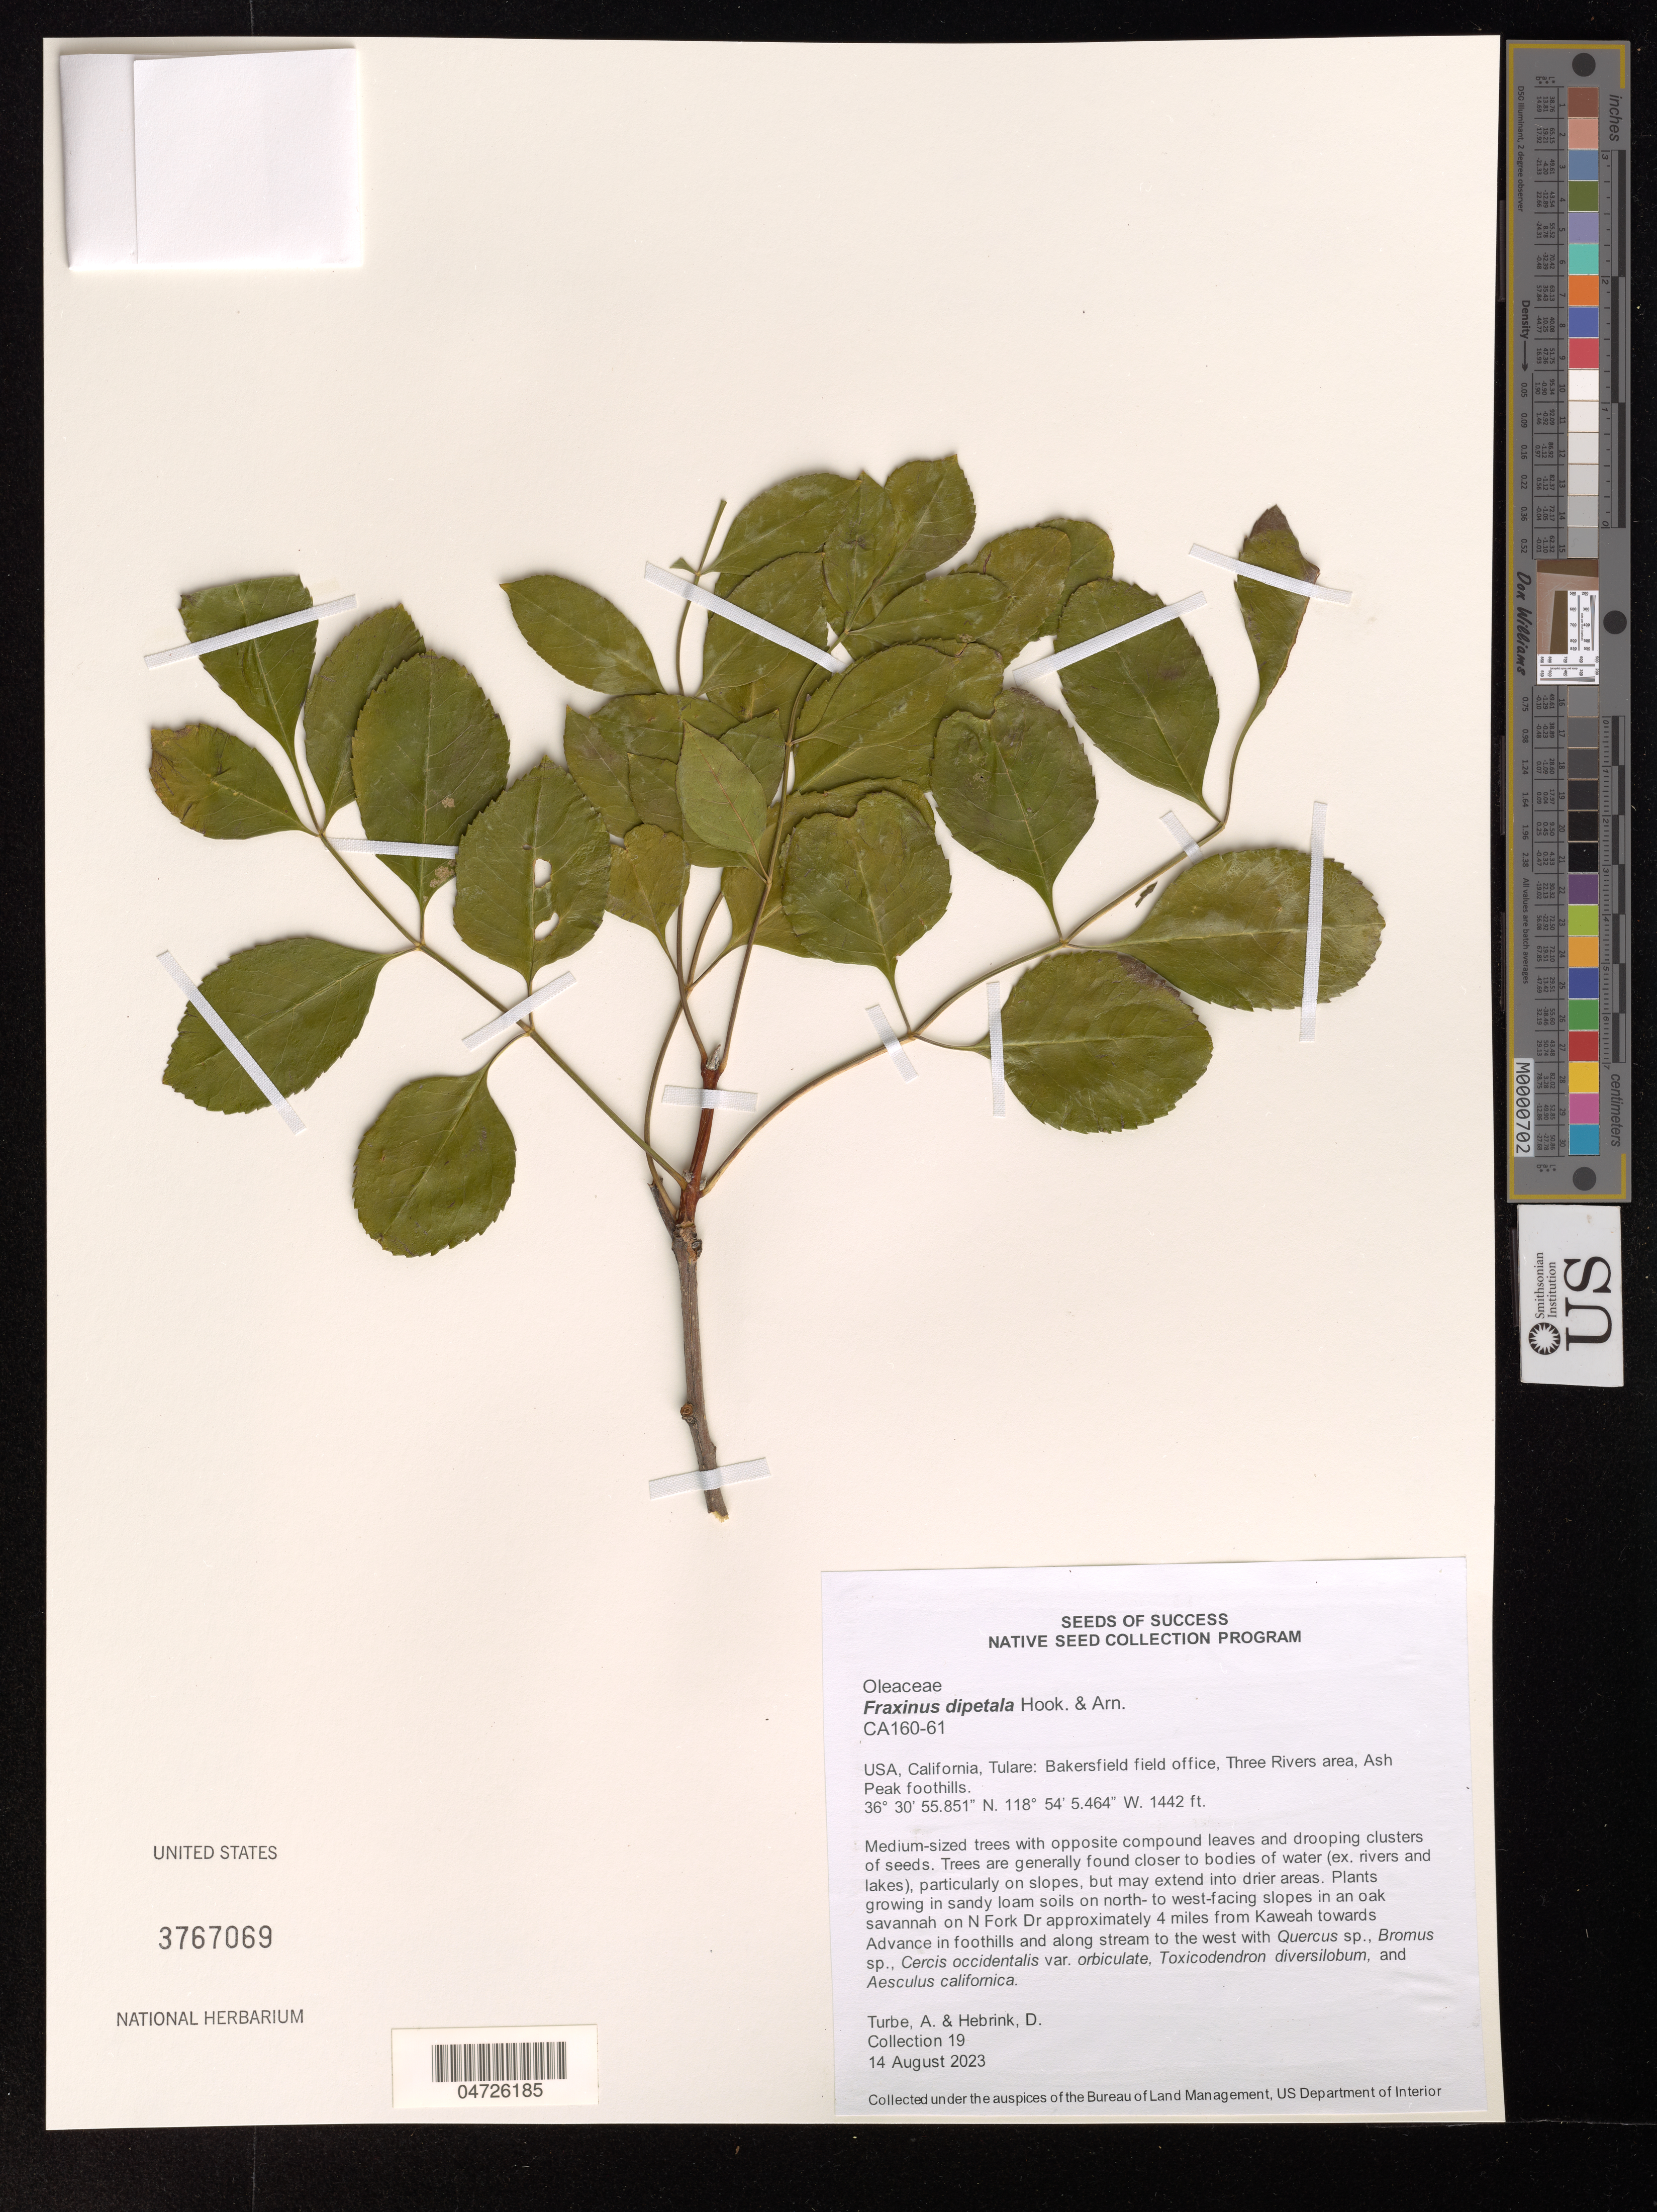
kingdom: Plantae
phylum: Tracheophyta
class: Magnoliopsida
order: Lamiales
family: Oleaceae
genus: Fraxinus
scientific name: Fraxinus dipetala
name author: Hook. & Arn.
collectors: A. Turbe & D. Hebrink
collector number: Collection 19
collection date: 2023-08-14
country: United States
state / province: California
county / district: Tulare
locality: Tulare: Bakersfield field office, Three Rivers area, Ash Peak foothills. Plants growing in sandy loam soils on north- to west-facing slopes in an oak savannah on N Fork Dr approximately 4 miles from Kaweah towards Advance in foothills and along stream to the west.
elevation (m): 440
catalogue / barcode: US 3767069